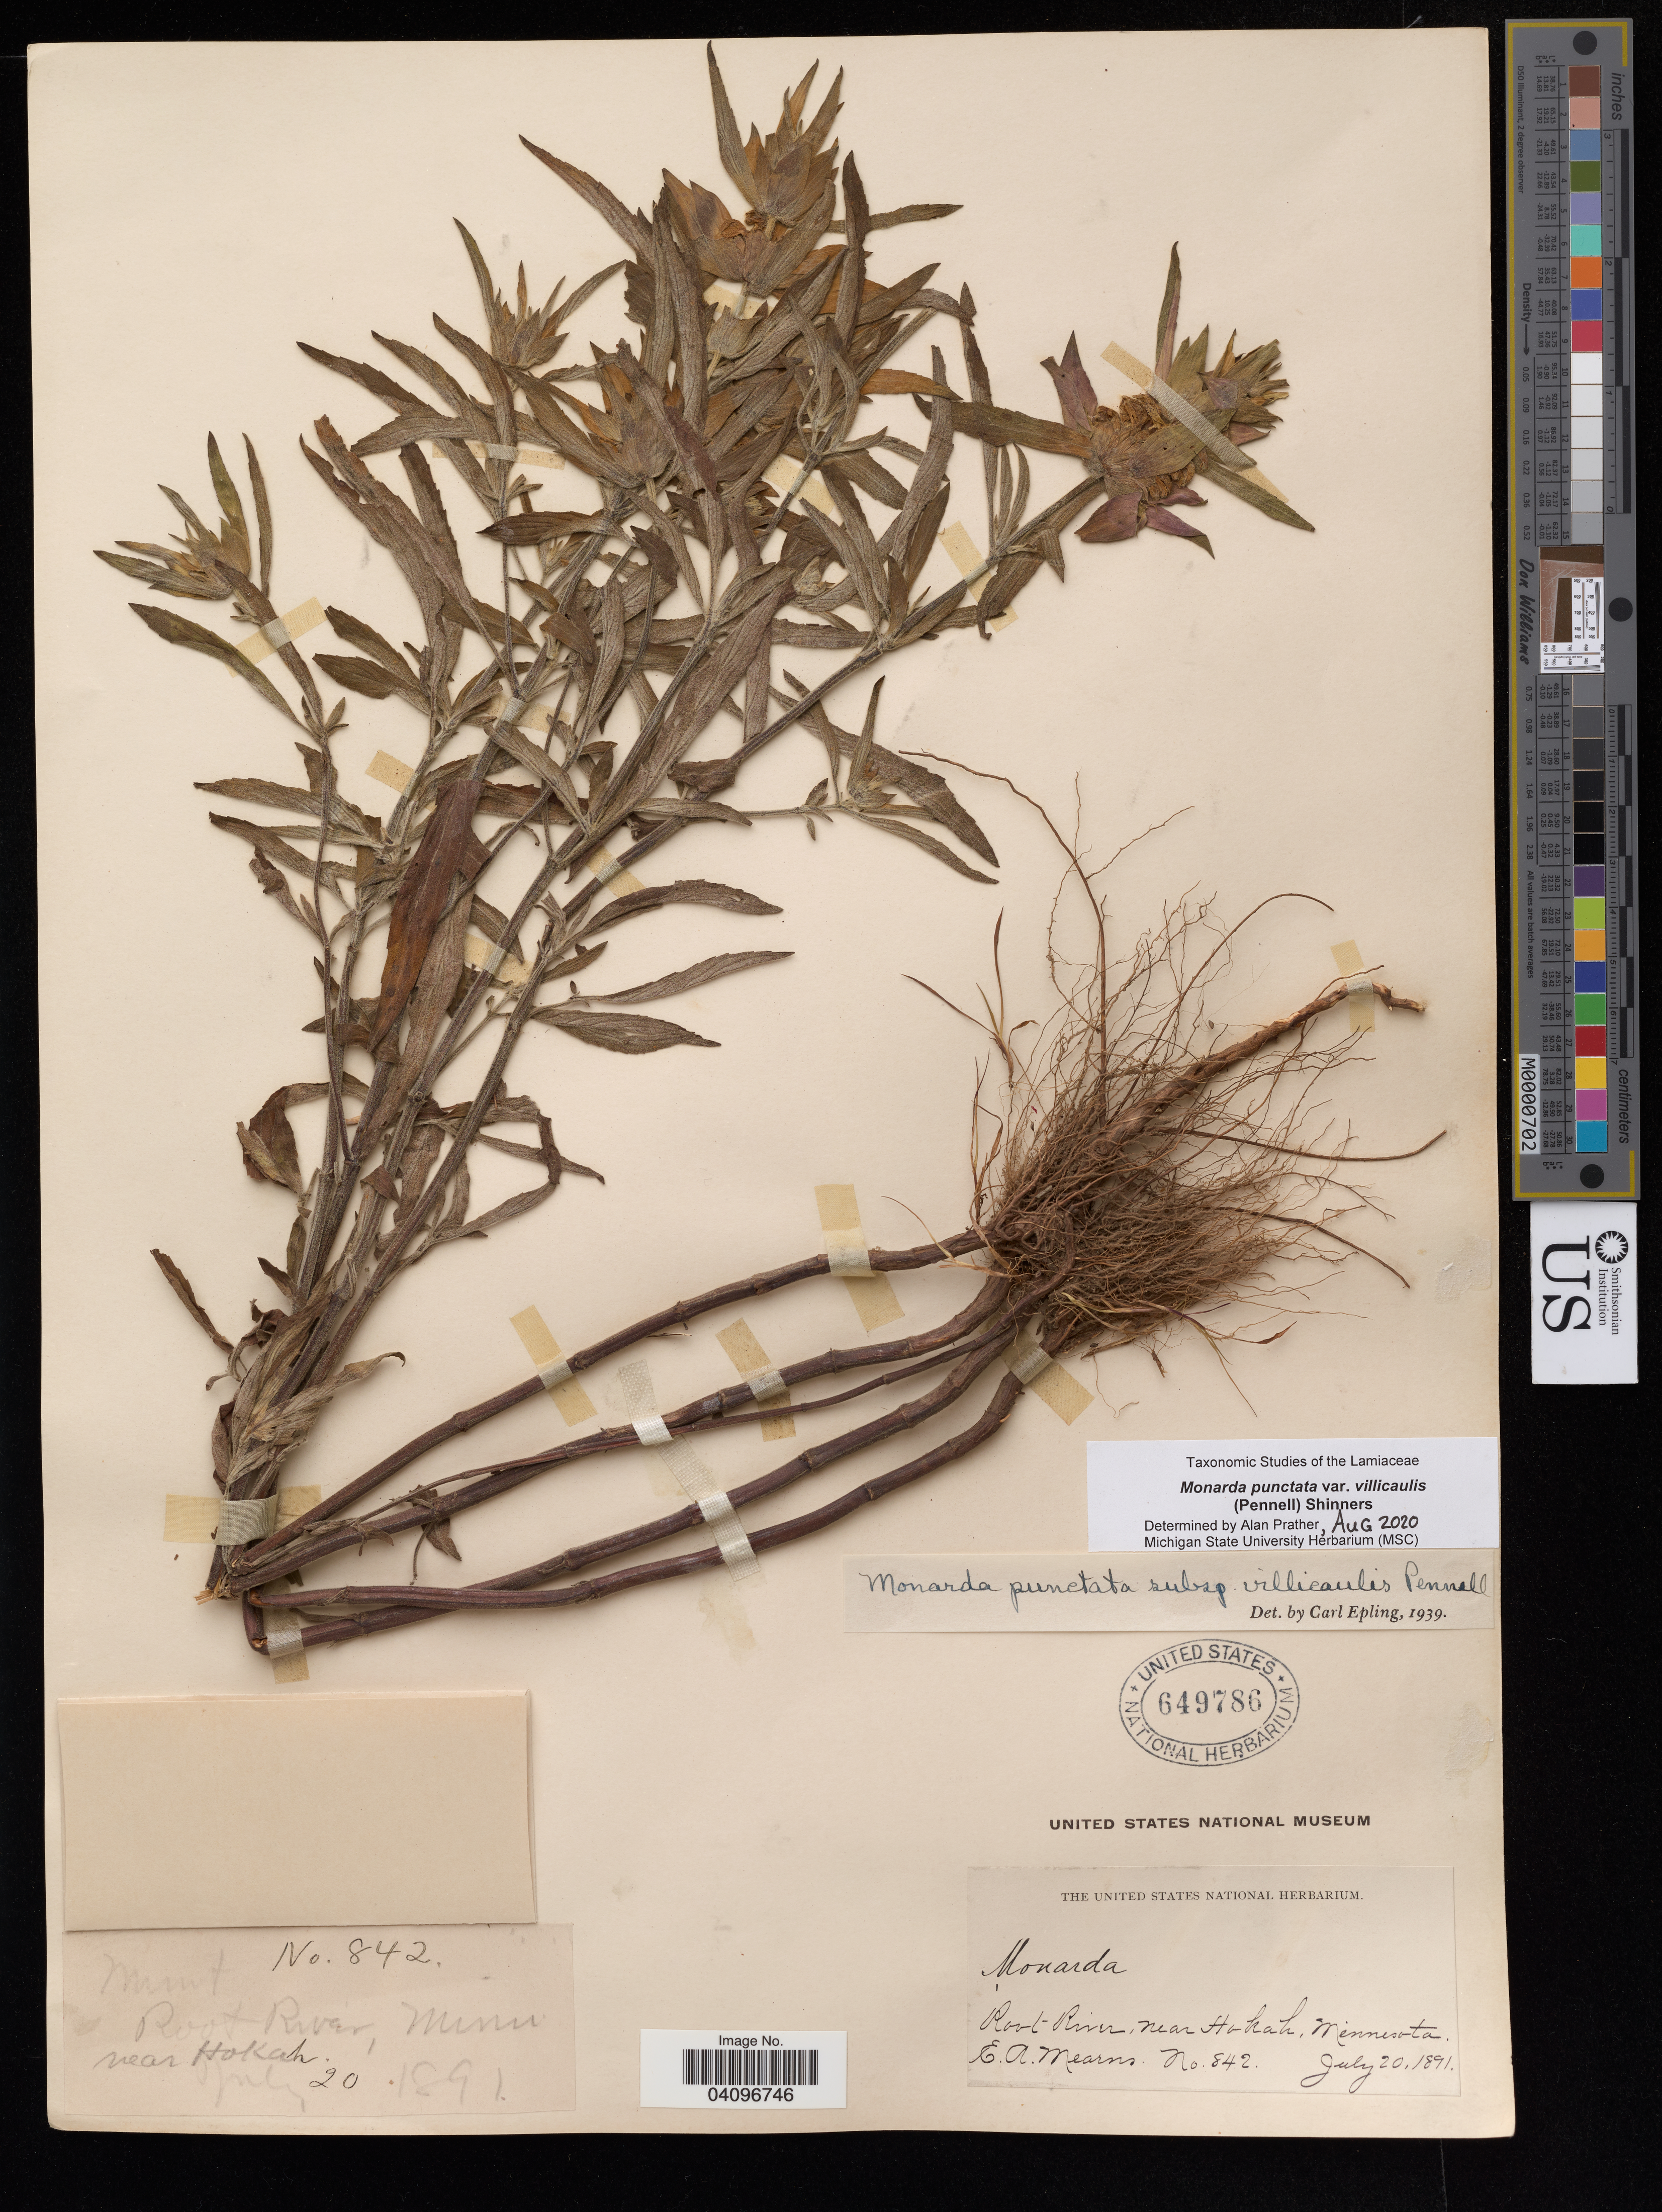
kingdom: Plantae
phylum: Tracheophyta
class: Magnoliopsida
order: Lamiales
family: Lamiaceae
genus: Monarda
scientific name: Monarda punctata var. villicaulis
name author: (Pennell) Shinners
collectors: E. A. Mearns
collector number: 842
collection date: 1891-07-20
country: United States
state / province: Minnesota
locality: Root River, near Hokah.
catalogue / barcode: US 649786